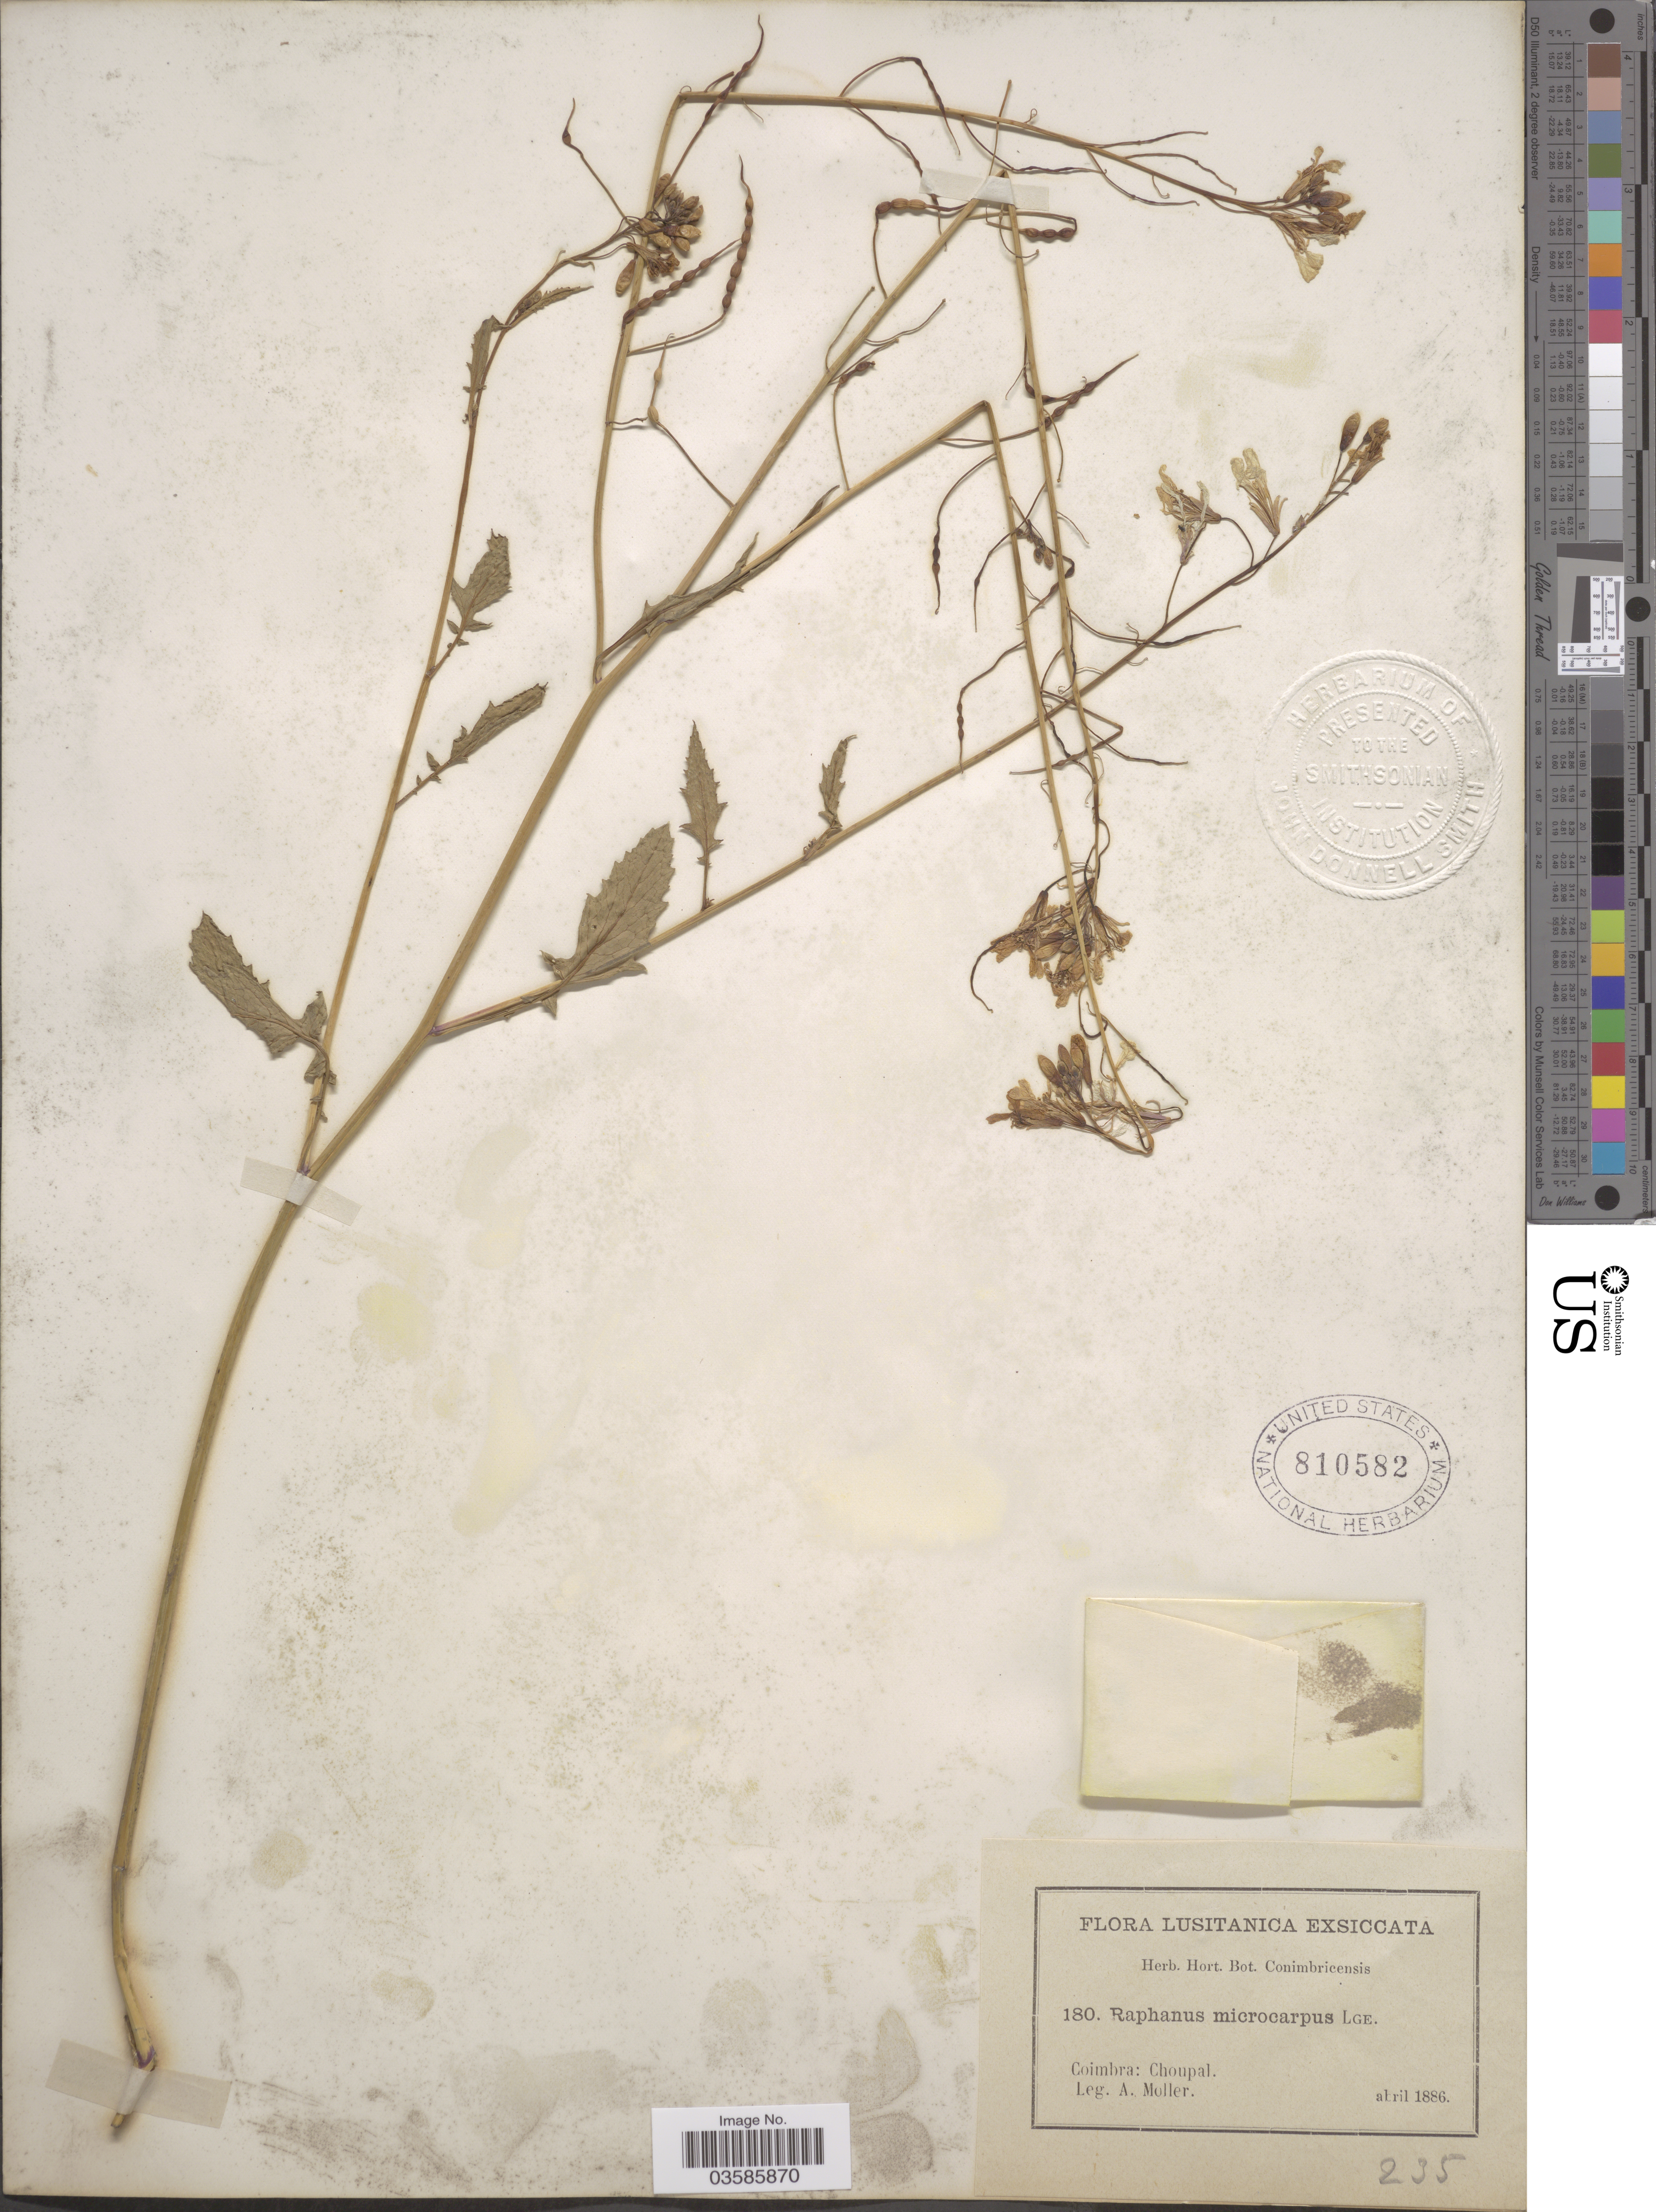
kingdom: Plantae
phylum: Tracheophyta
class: Magnoliopsida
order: Brassicales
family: Brassicaceae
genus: Raphanus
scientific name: Raphanus microcarpus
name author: Lange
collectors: A. Moller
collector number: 180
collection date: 1886-04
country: Portugal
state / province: Coimbra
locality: Lusitanica. Choupal.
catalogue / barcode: US 810582